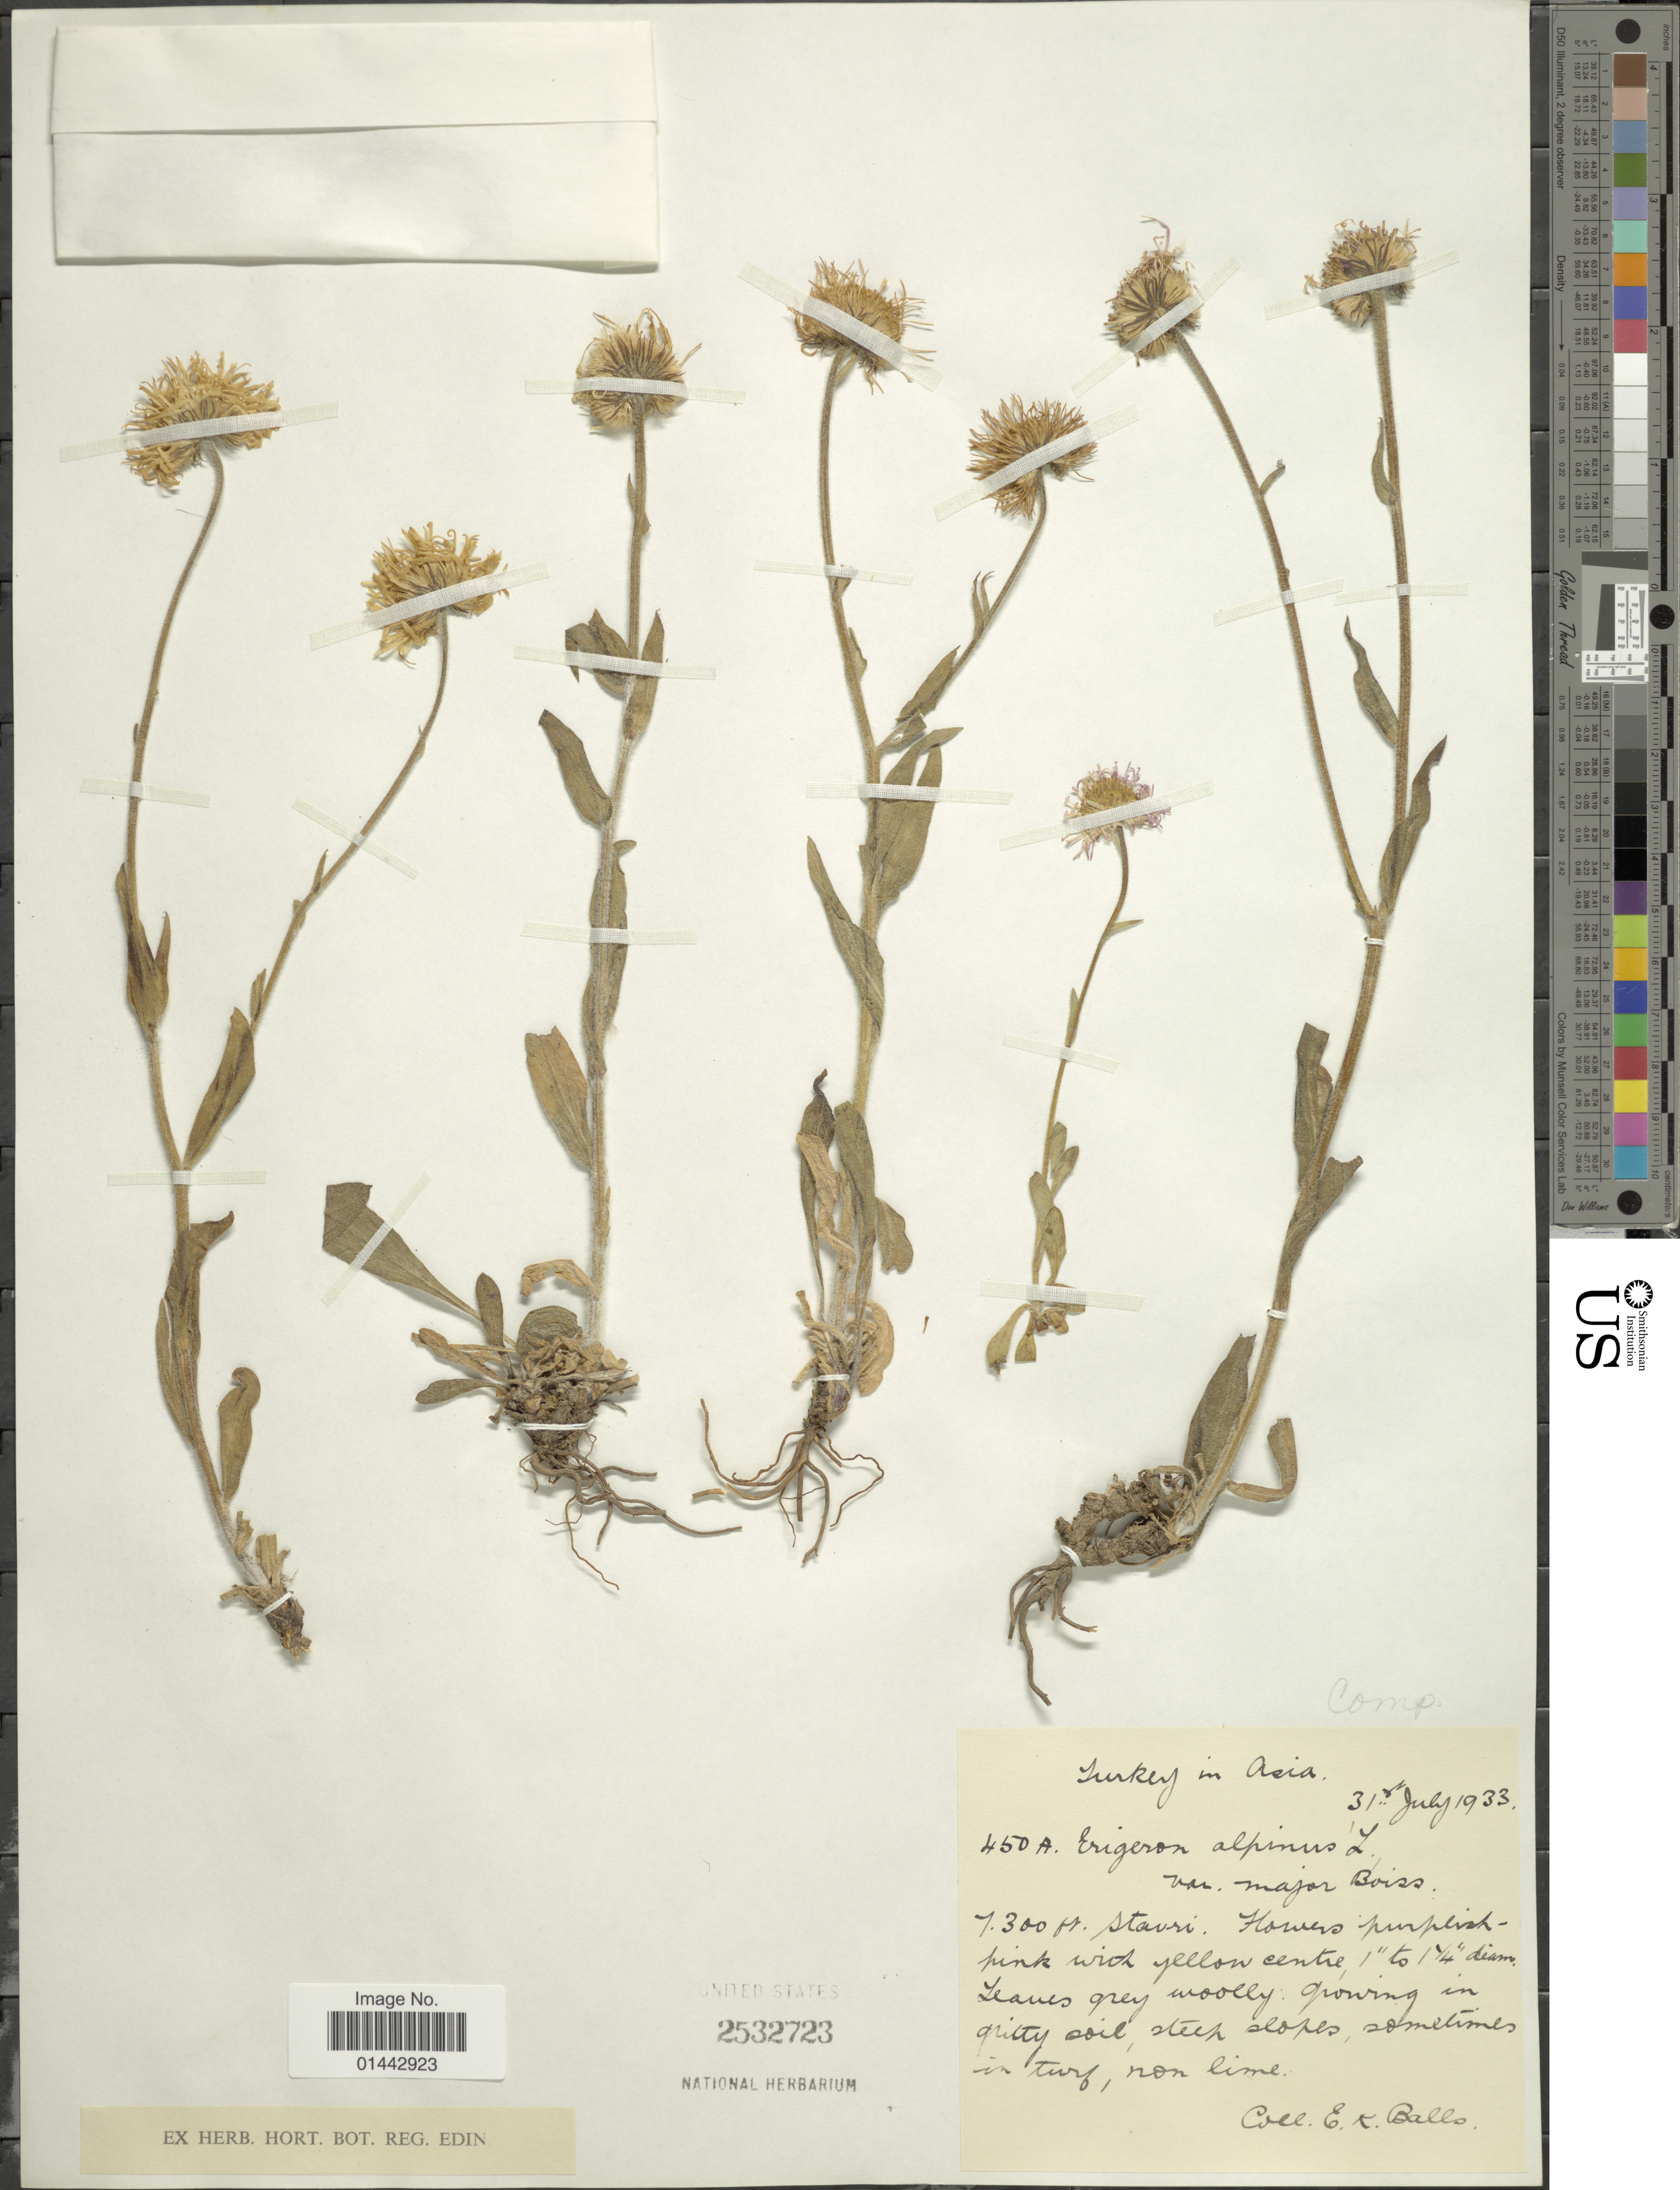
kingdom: Plantae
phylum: Tracheophyta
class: Magnoliopsida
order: Asterales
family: Asteraceae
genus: Erigeron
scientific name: Erigeron alpinus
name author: L.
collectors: E. K. Balls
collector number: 450A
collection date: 1933-07-31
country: Turkey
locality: In Asia, steep slopes, sometimes in turf, non lime.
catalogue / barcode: US 2532723